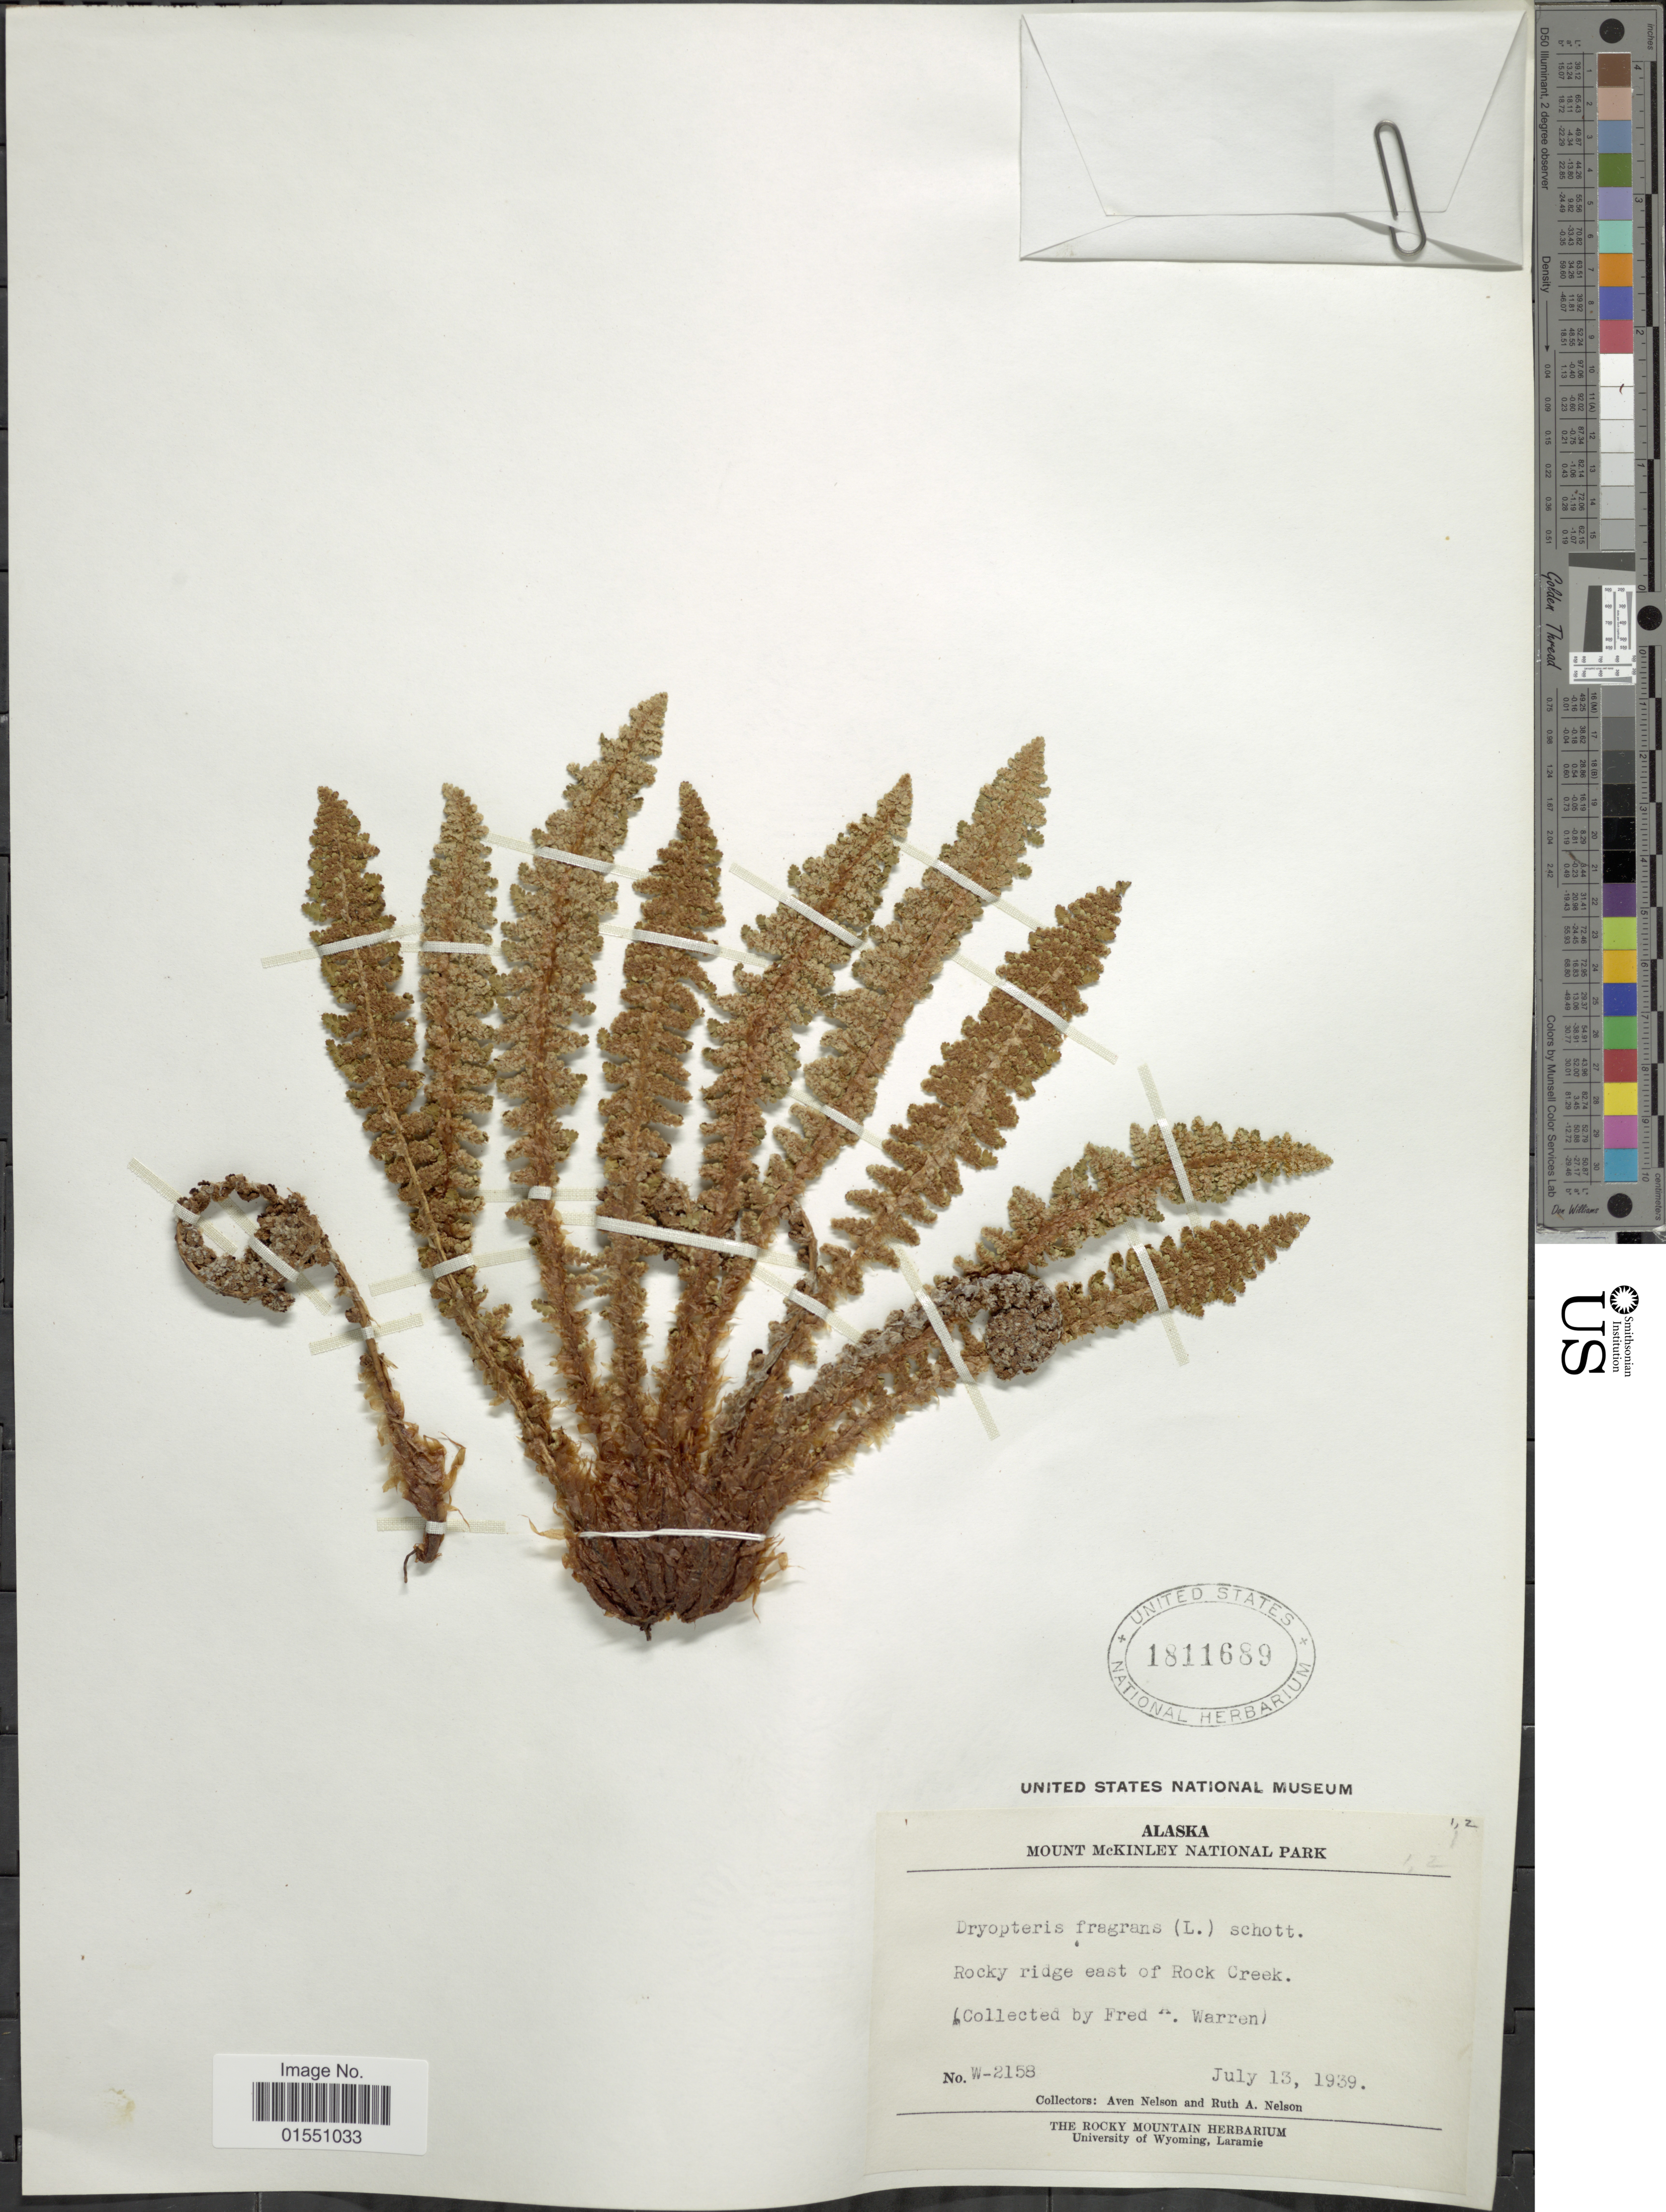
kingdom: Plantae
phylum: Tracheophyta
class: Polypodiopsida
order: Polypodiales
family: Dryopteridaceae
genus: Dryopteris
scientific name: Dryopteris fragrans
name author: (L.) Schott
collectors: A. Nelson & R. A. Nelson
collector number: W-2158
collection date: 1939-07-13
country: United States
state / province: Alaska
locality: Mount McKinley National Park. Rocky ridge east of Rock Creek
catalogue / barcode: US 1811689